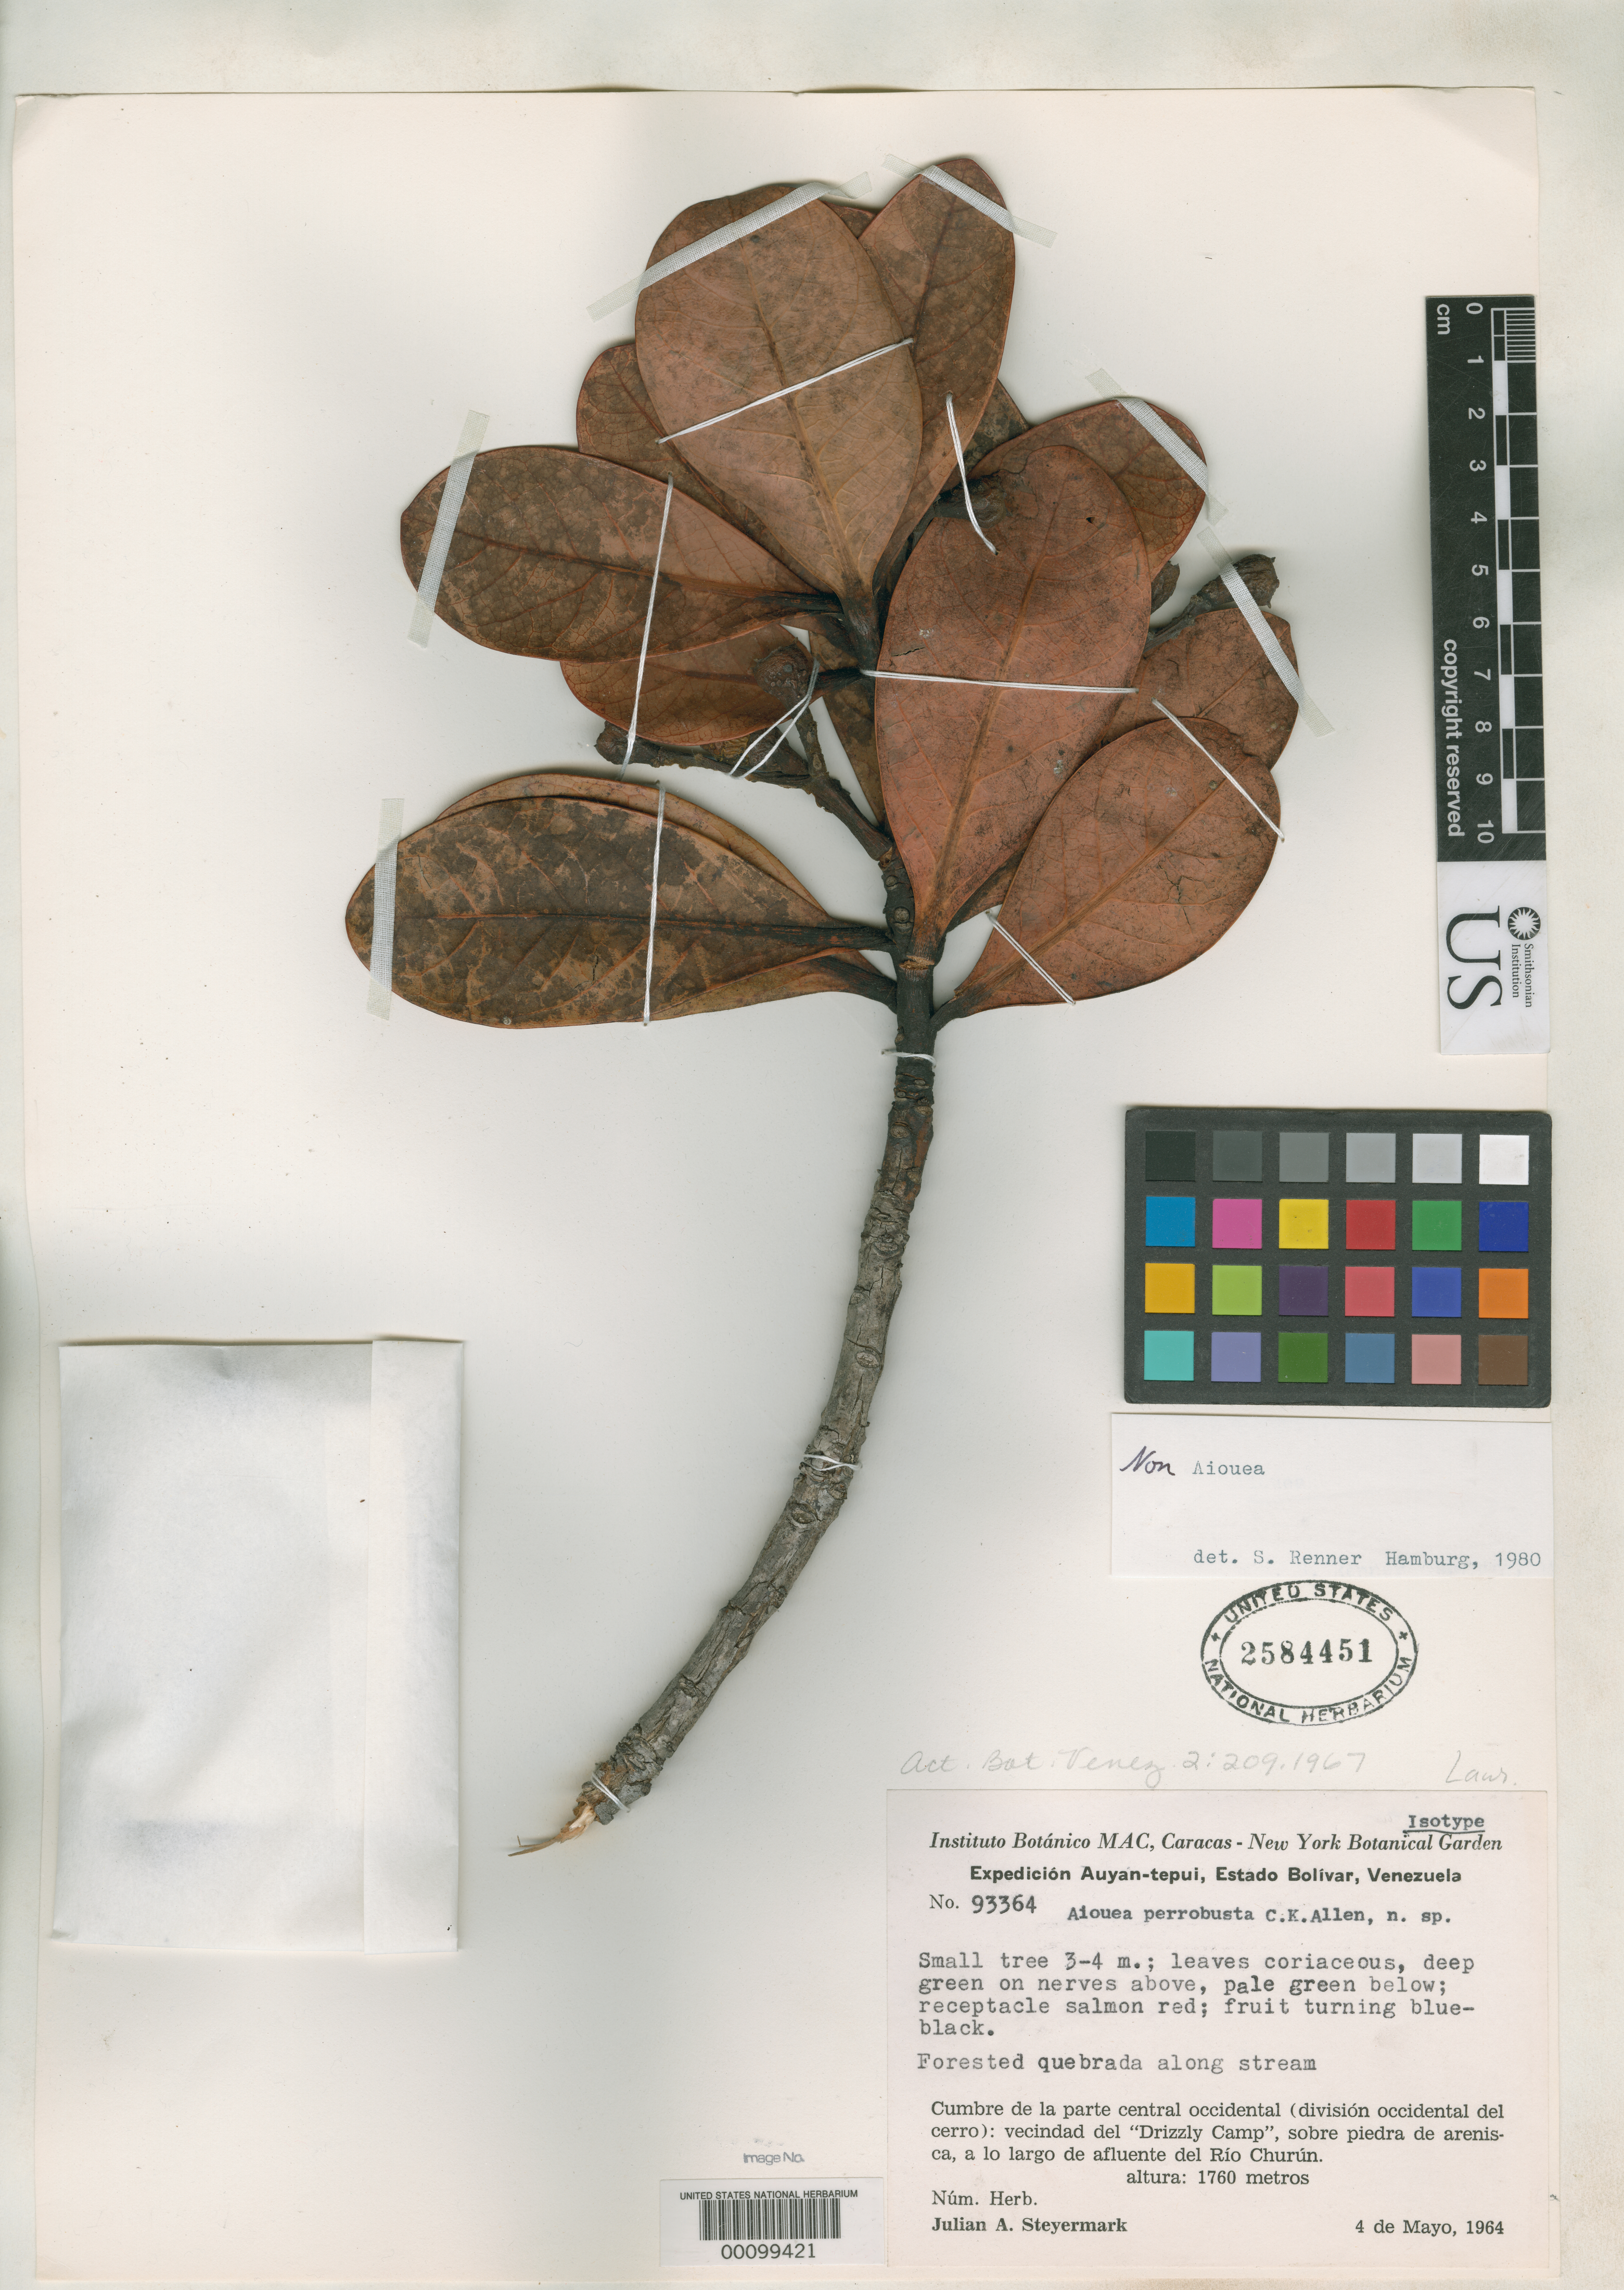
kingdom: Plantae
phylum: Tracheophyta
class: Magnoliopsida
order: Laurales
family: Lauraceae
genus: Aiouea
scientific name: Aiouea perrobusta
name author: C.K. Allen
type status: Isotype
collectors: J. Steyermark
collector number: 93364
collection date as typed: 04 May 1964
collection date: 1964-05-04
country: Venezuela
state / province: Bolivar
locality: Rio Churun.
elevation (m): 1760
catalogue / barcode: US 2584451